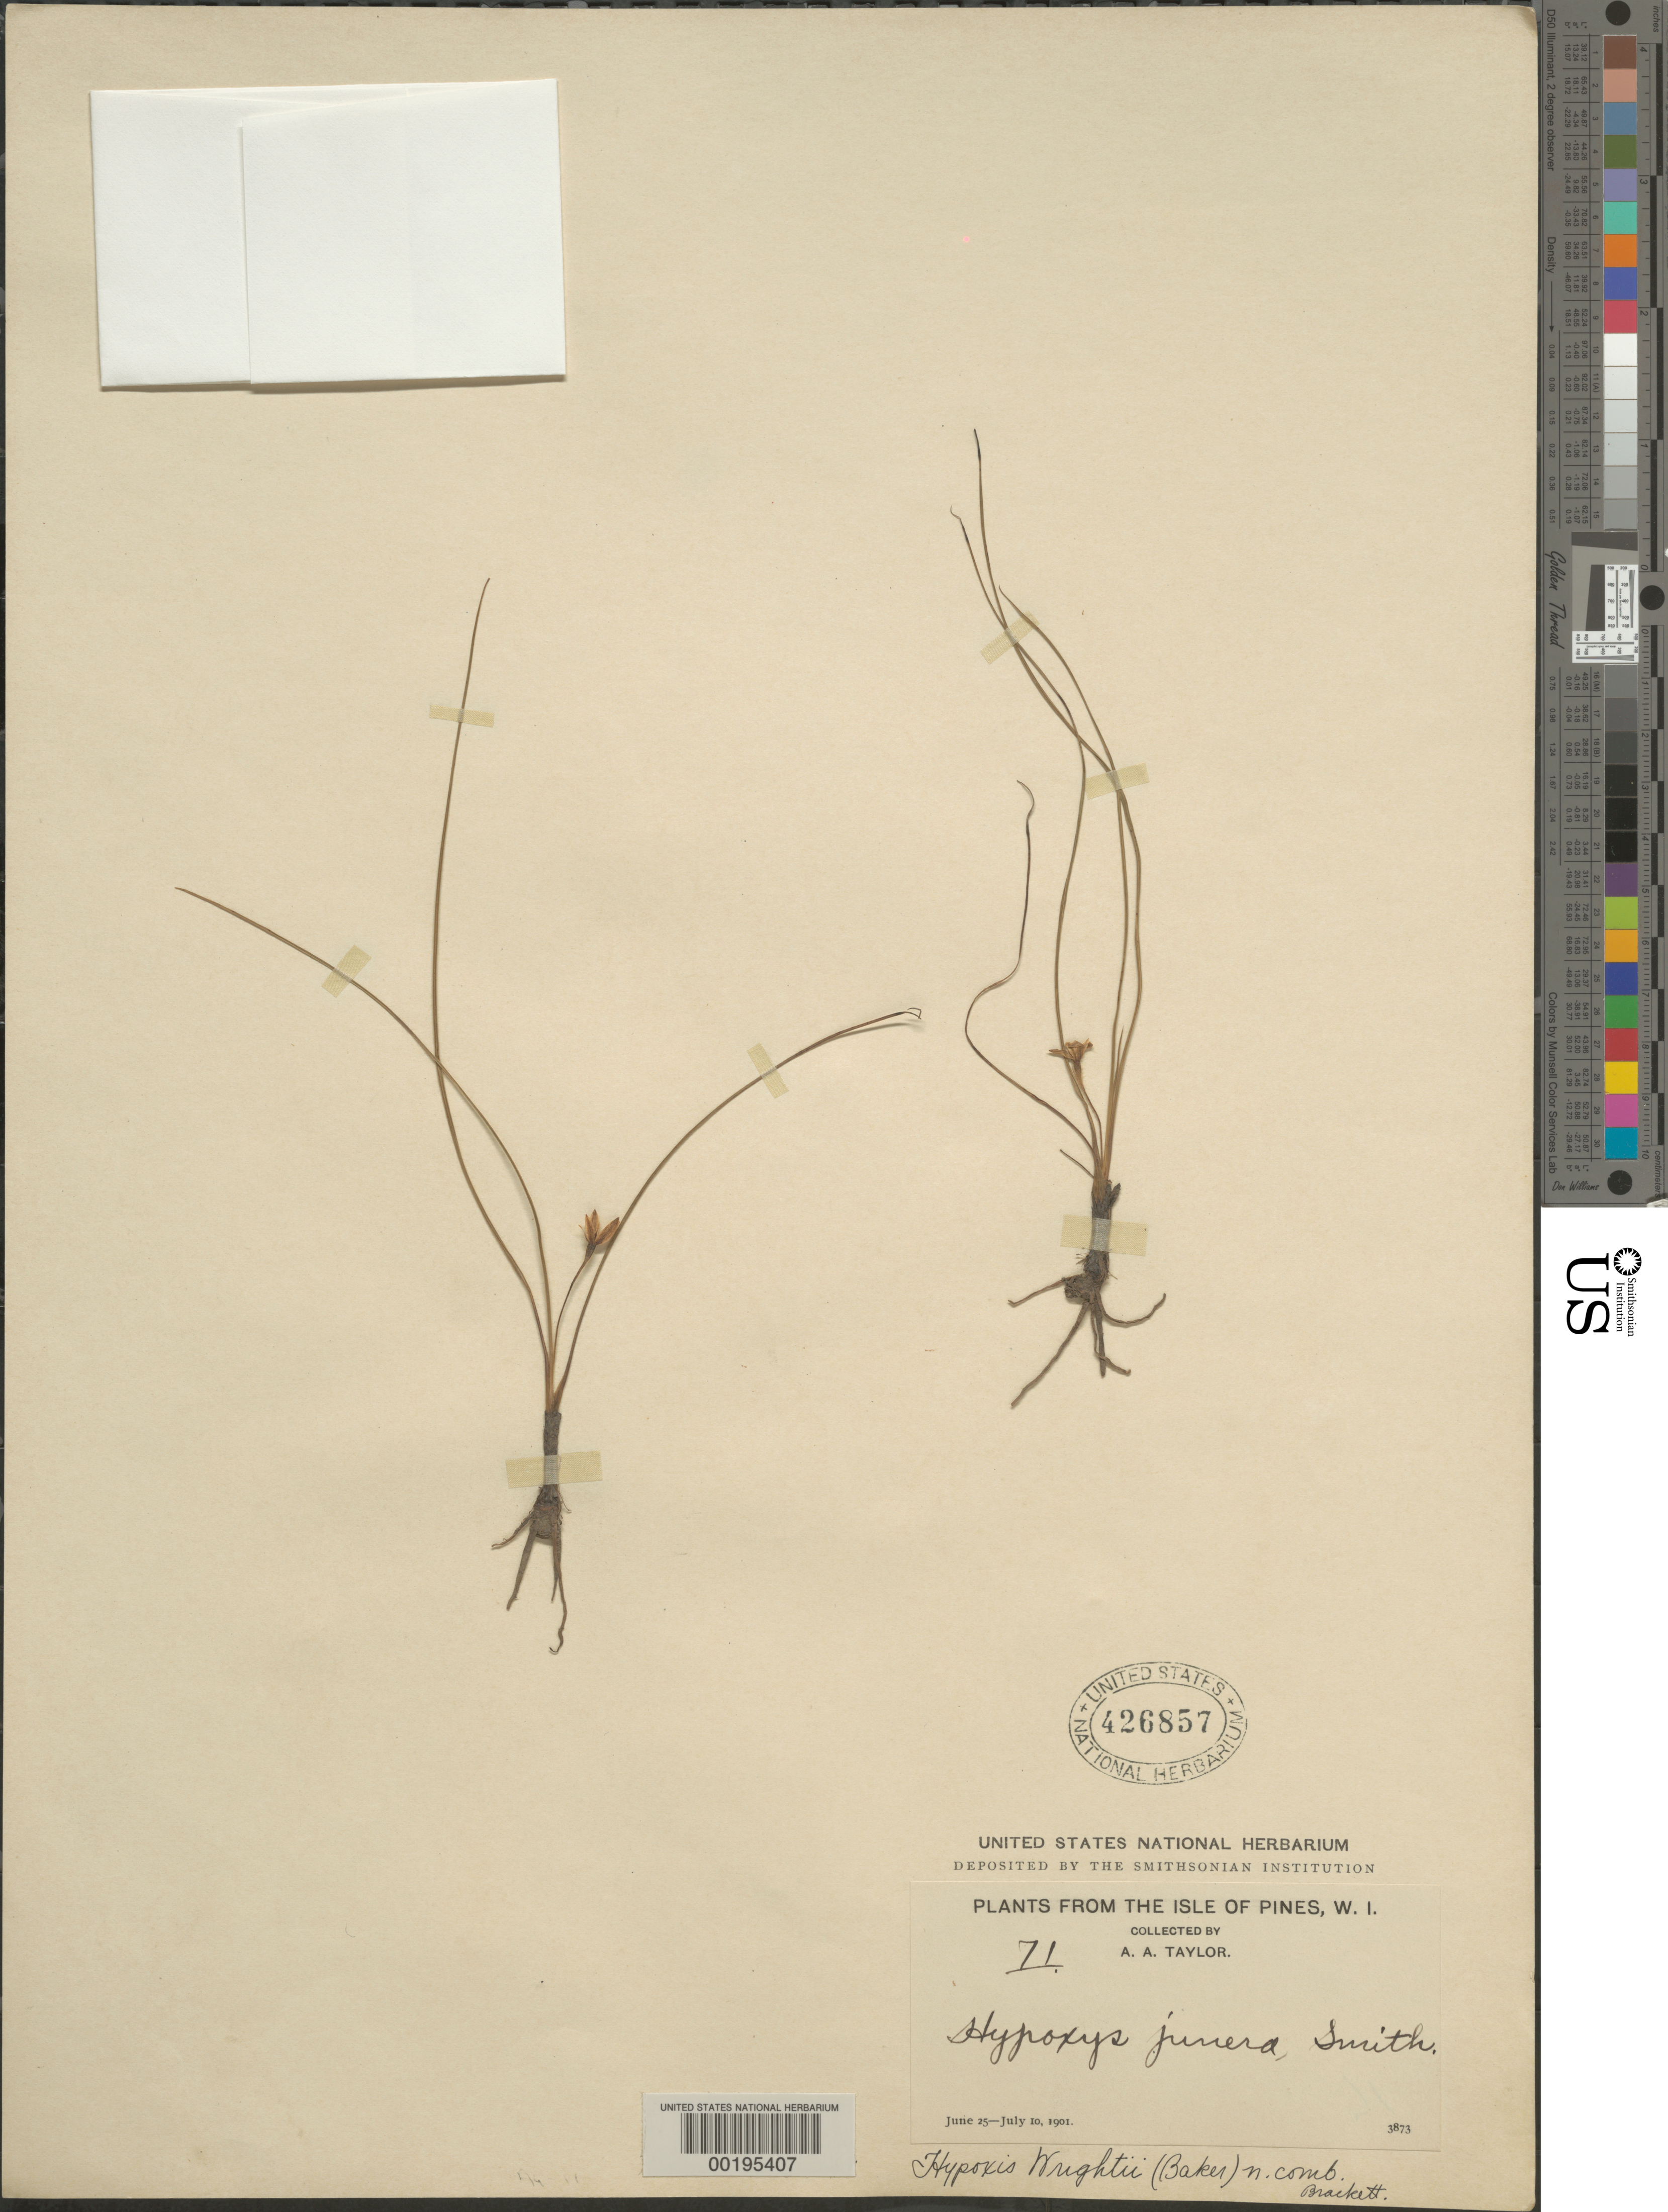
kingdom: Plantae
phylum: Tracheophyta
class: Liliopsida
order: Asparagales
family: Hypoxidaceae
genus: Hypoxis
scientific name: Hypoxis wrightii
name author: (Baker) Brackett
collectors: A. A. Taylor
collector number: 71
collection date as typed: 25 Jun 1901 to 10 Jul 1901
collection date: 1901-06-25/1901-07-10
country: Cuba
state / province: Isla de La Juventud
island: Isla de La Juventud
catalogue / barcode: US 426857